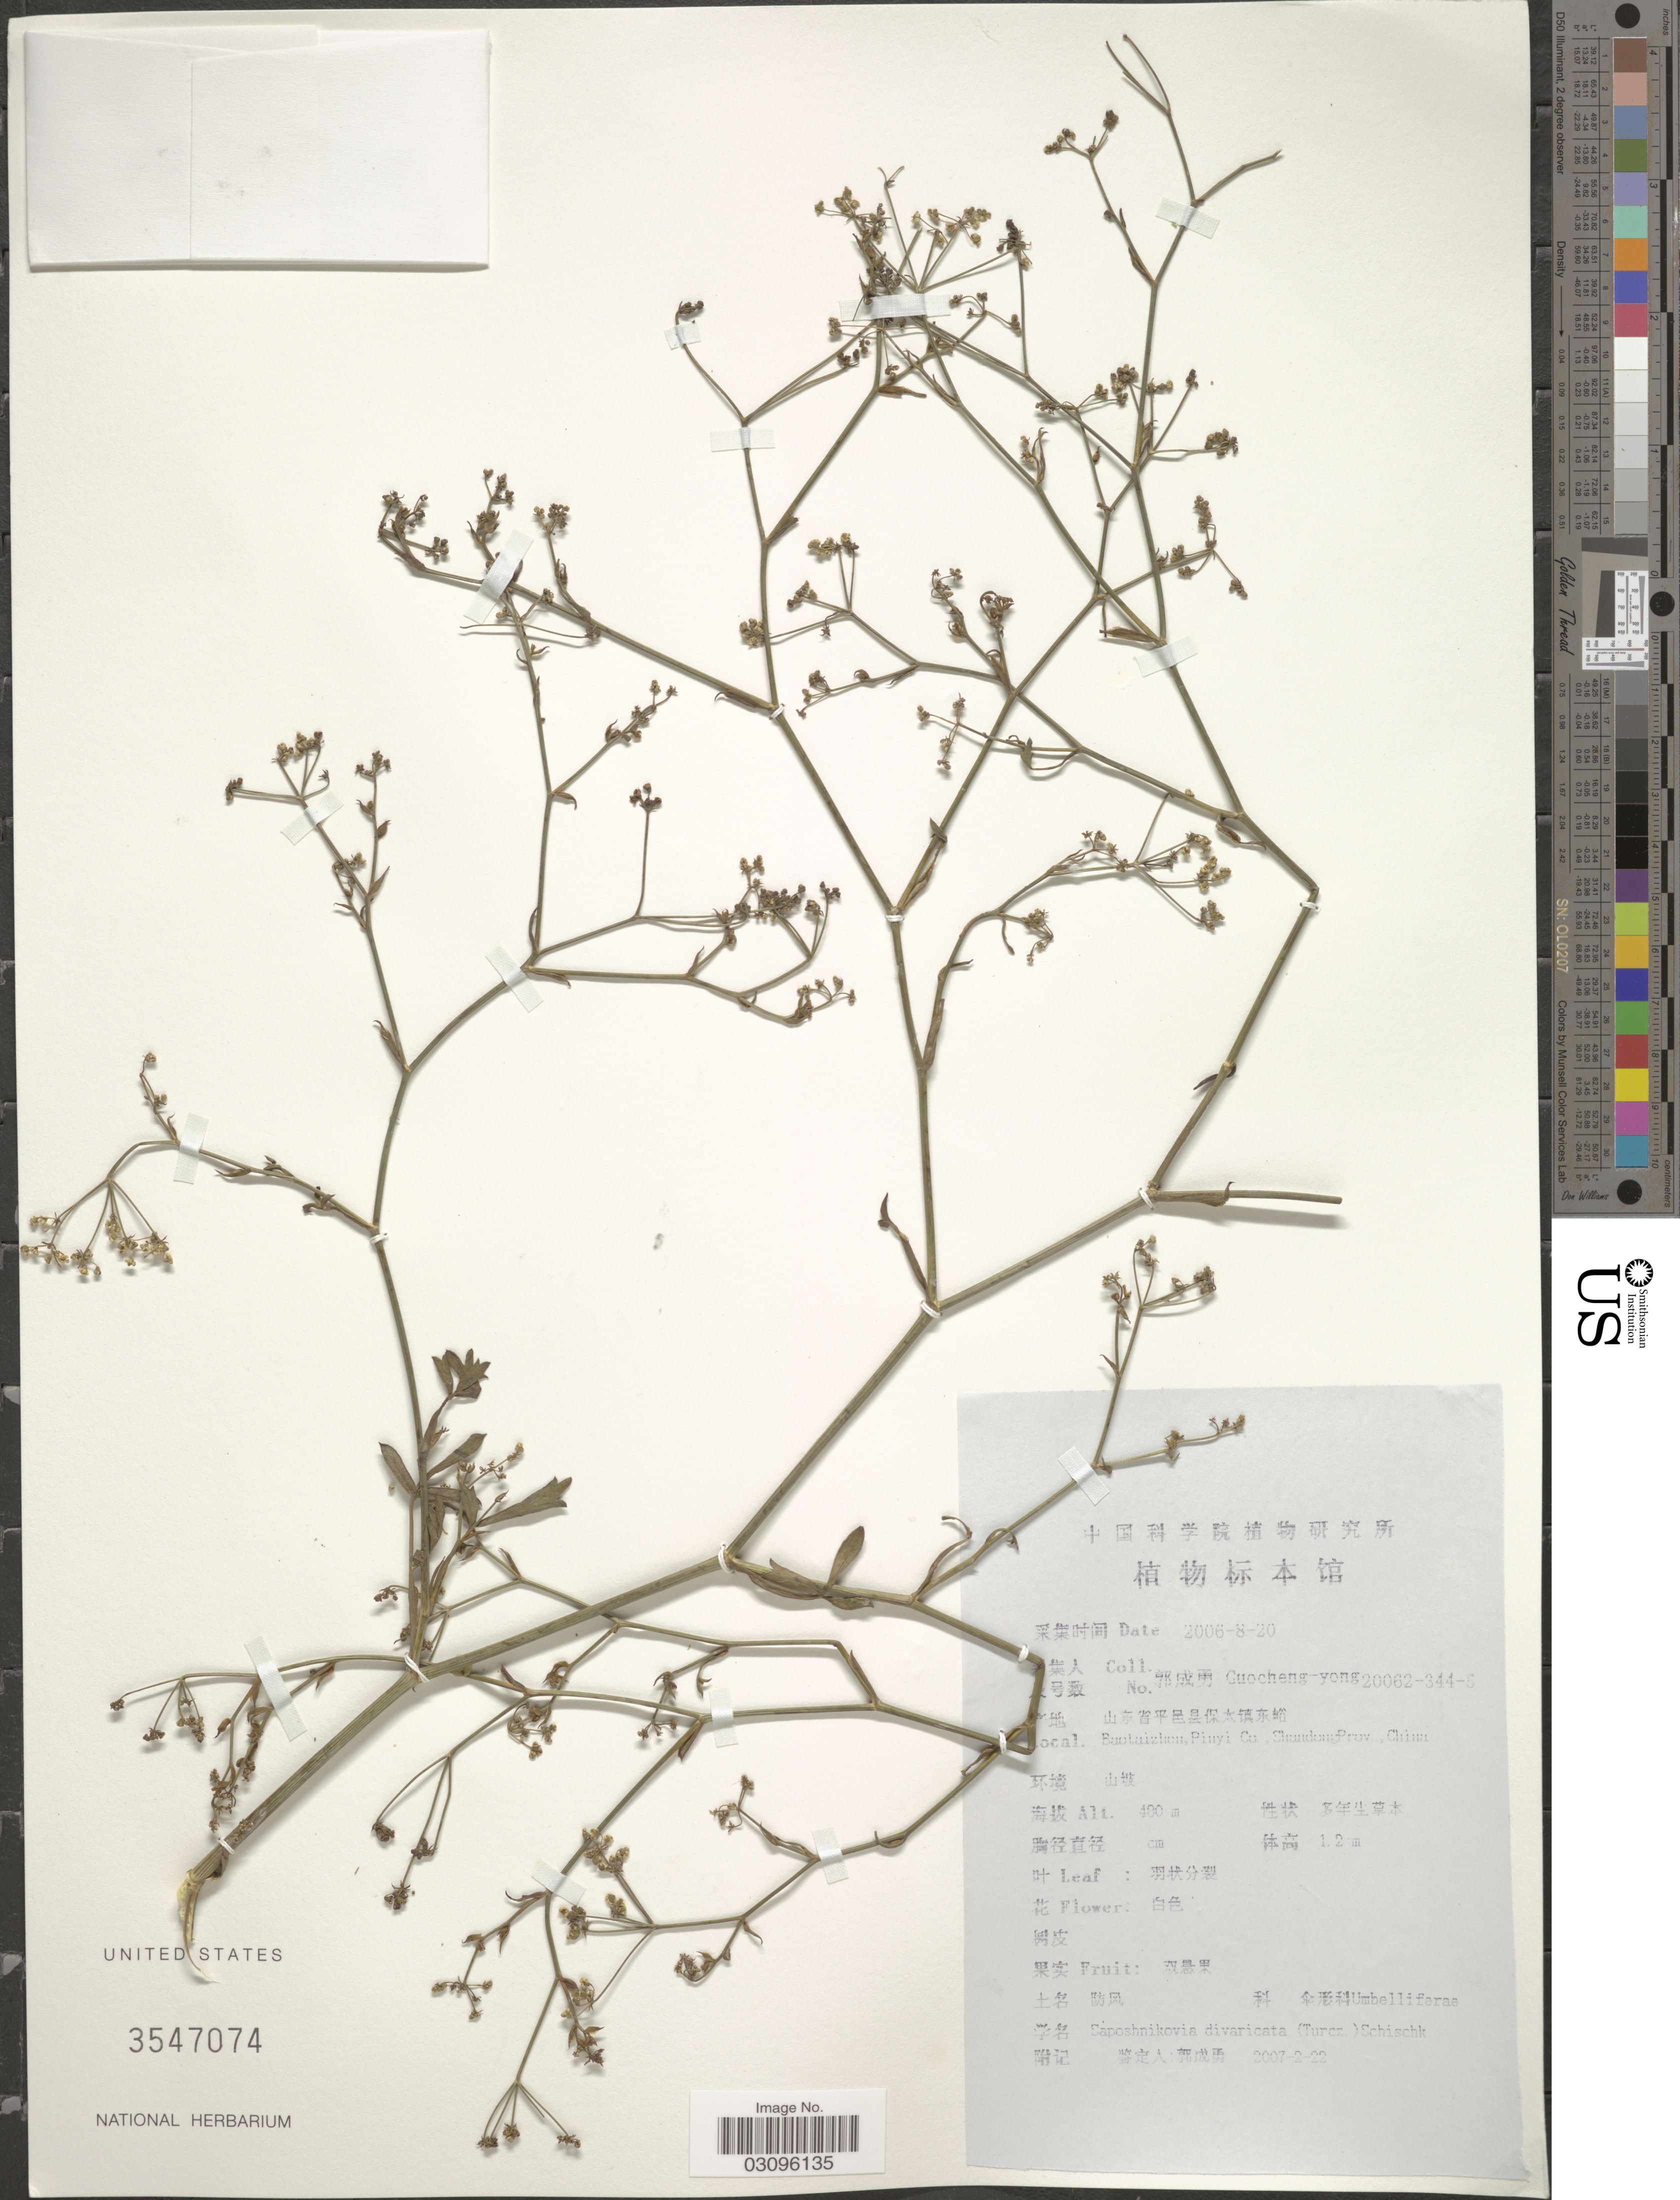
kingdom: Plantae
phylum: Tracheophyta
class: Magnoliopsida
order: Apiales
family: Apiaceae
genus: Saposhnikovia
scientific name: Saposhnikovia divaricata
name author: (Turcz.) Schischk.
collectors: Goucheng-yong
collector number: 20062-344-5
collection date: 2006-08-20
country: China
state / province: Shandong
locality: Baotaizhen, Pinyi Co.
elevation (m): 480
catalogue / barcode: US 3547074